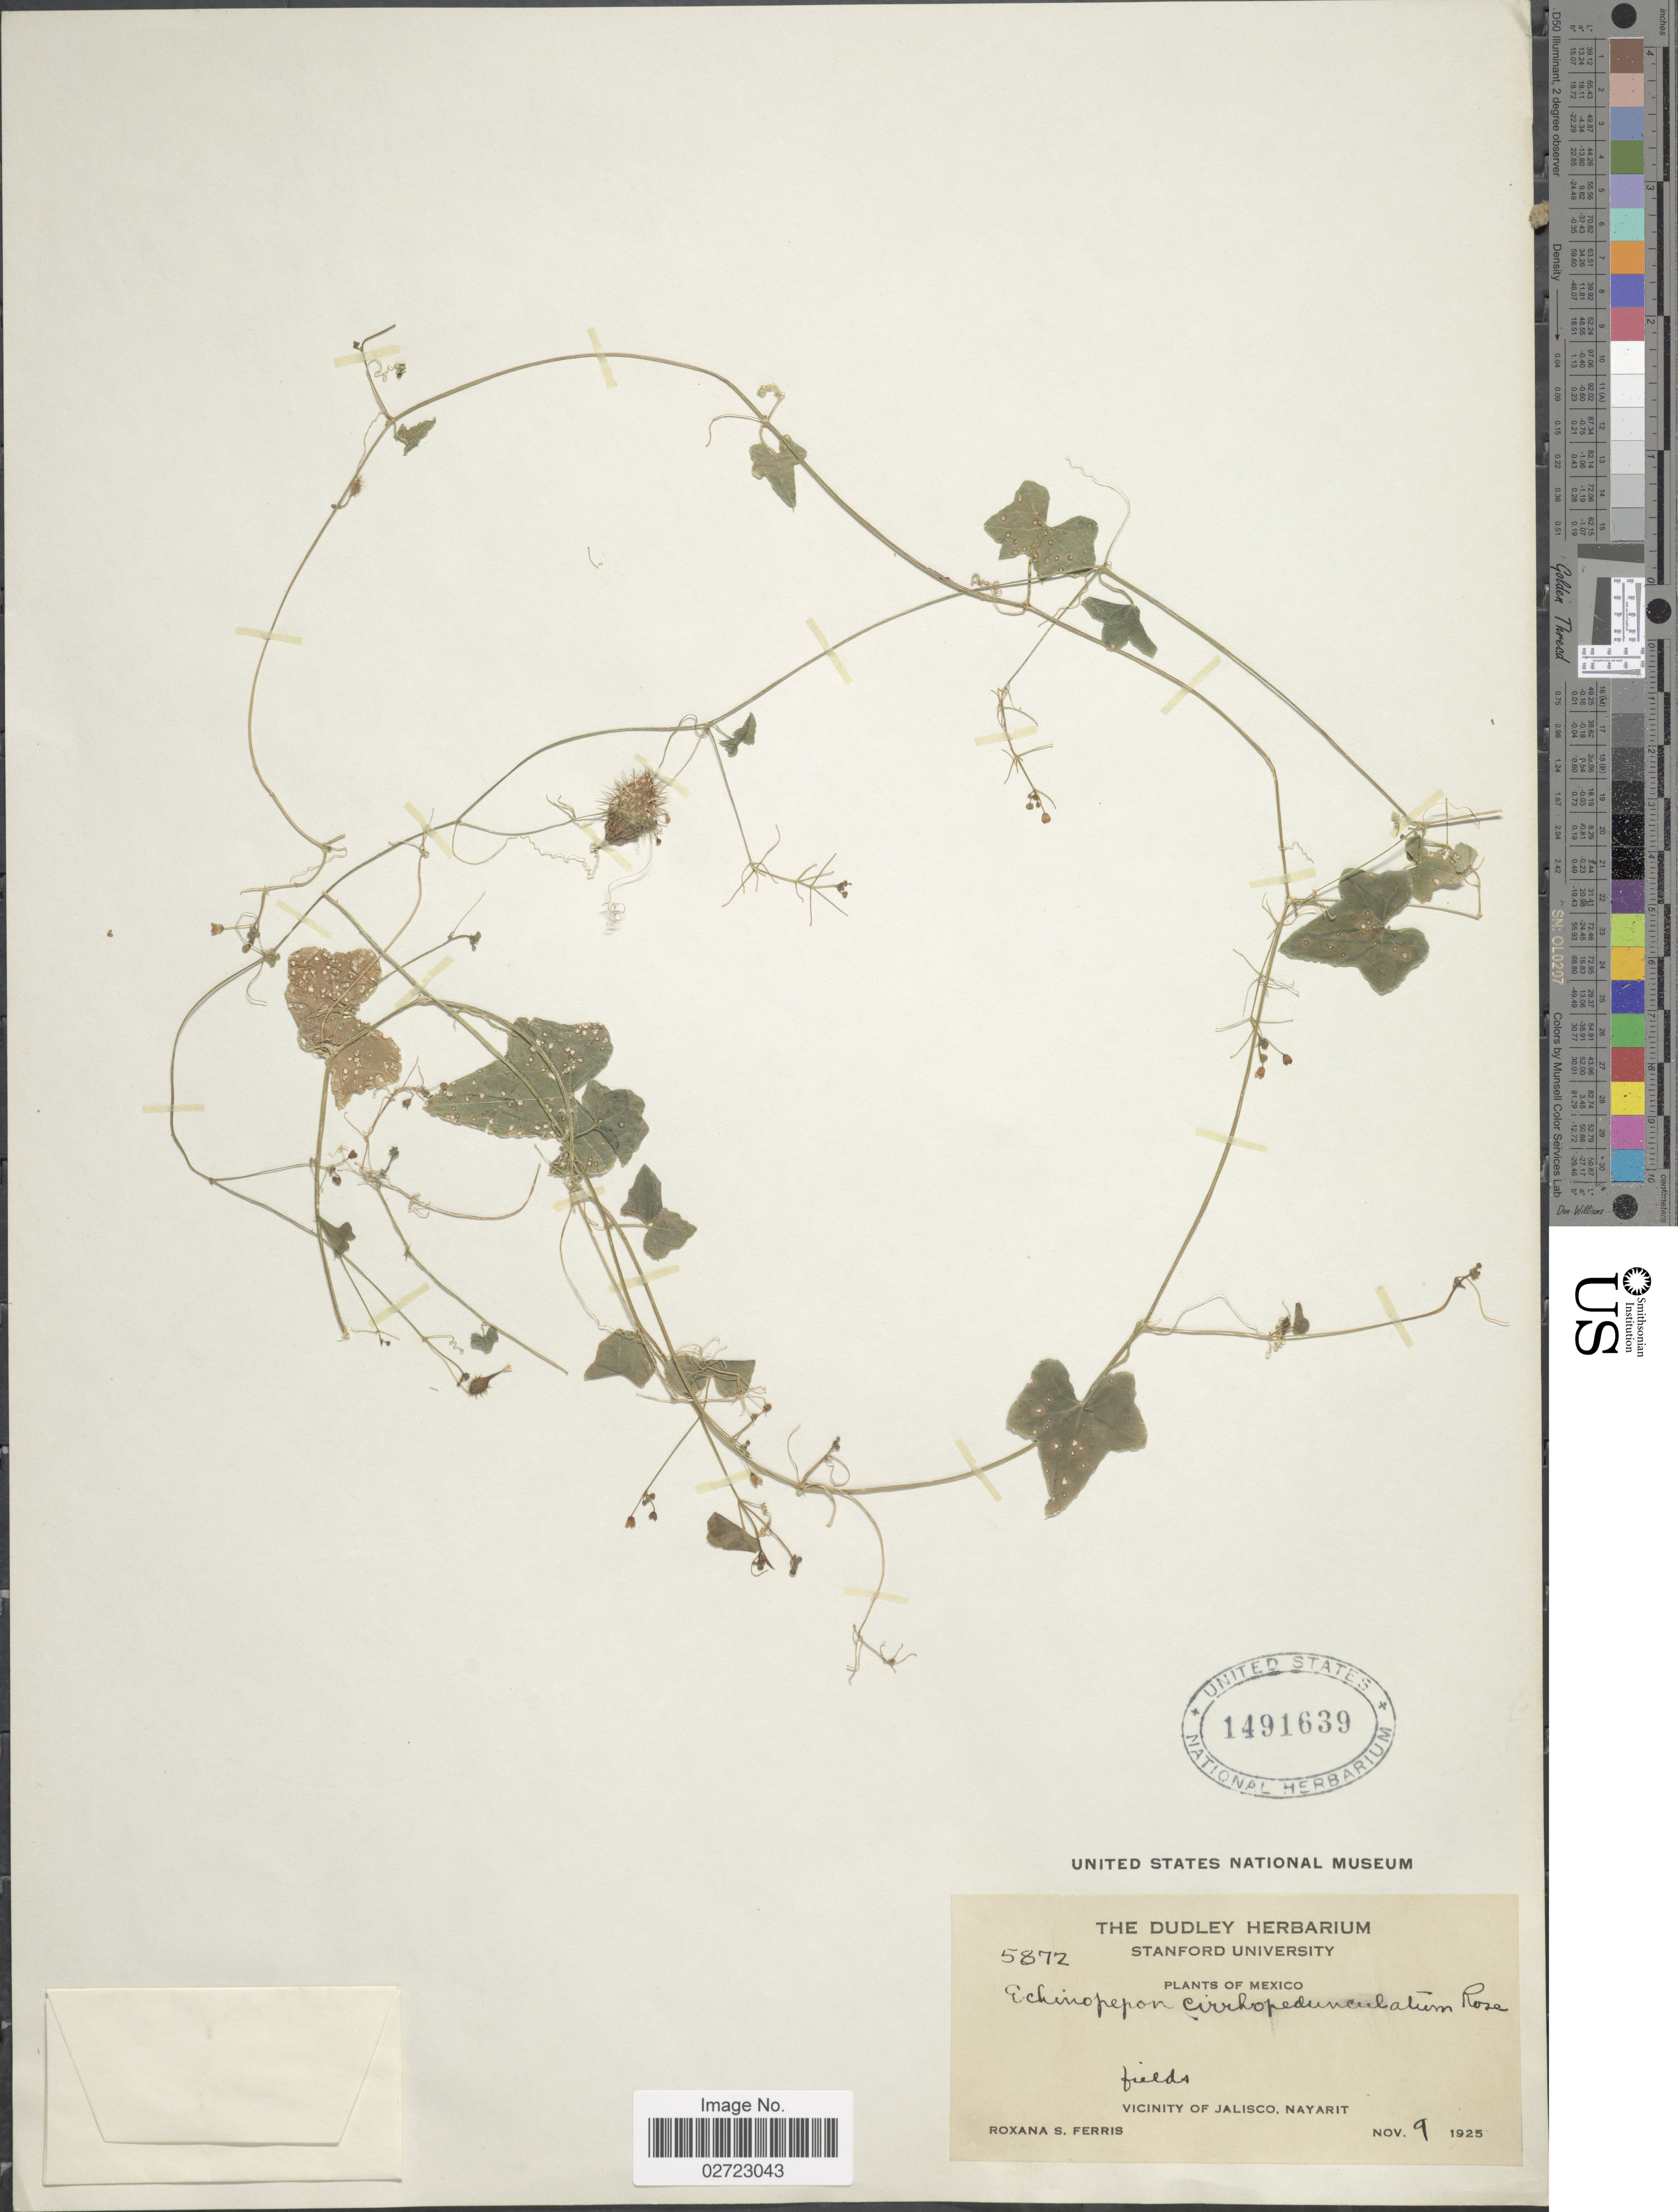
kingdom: Plantae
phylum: Tracheophyta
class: Magnoliopsida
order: Cucurbitales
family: Cucurbitaceae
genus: Echinopepon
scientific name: Echinopepon cirrhopedunculatus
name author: Rose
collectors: R. S. Ferris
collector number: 5872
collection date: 1925-11-09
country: Mexico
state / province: Nayarit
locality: Fields, Vicinity of Jalisco.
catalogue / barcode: US 1491639